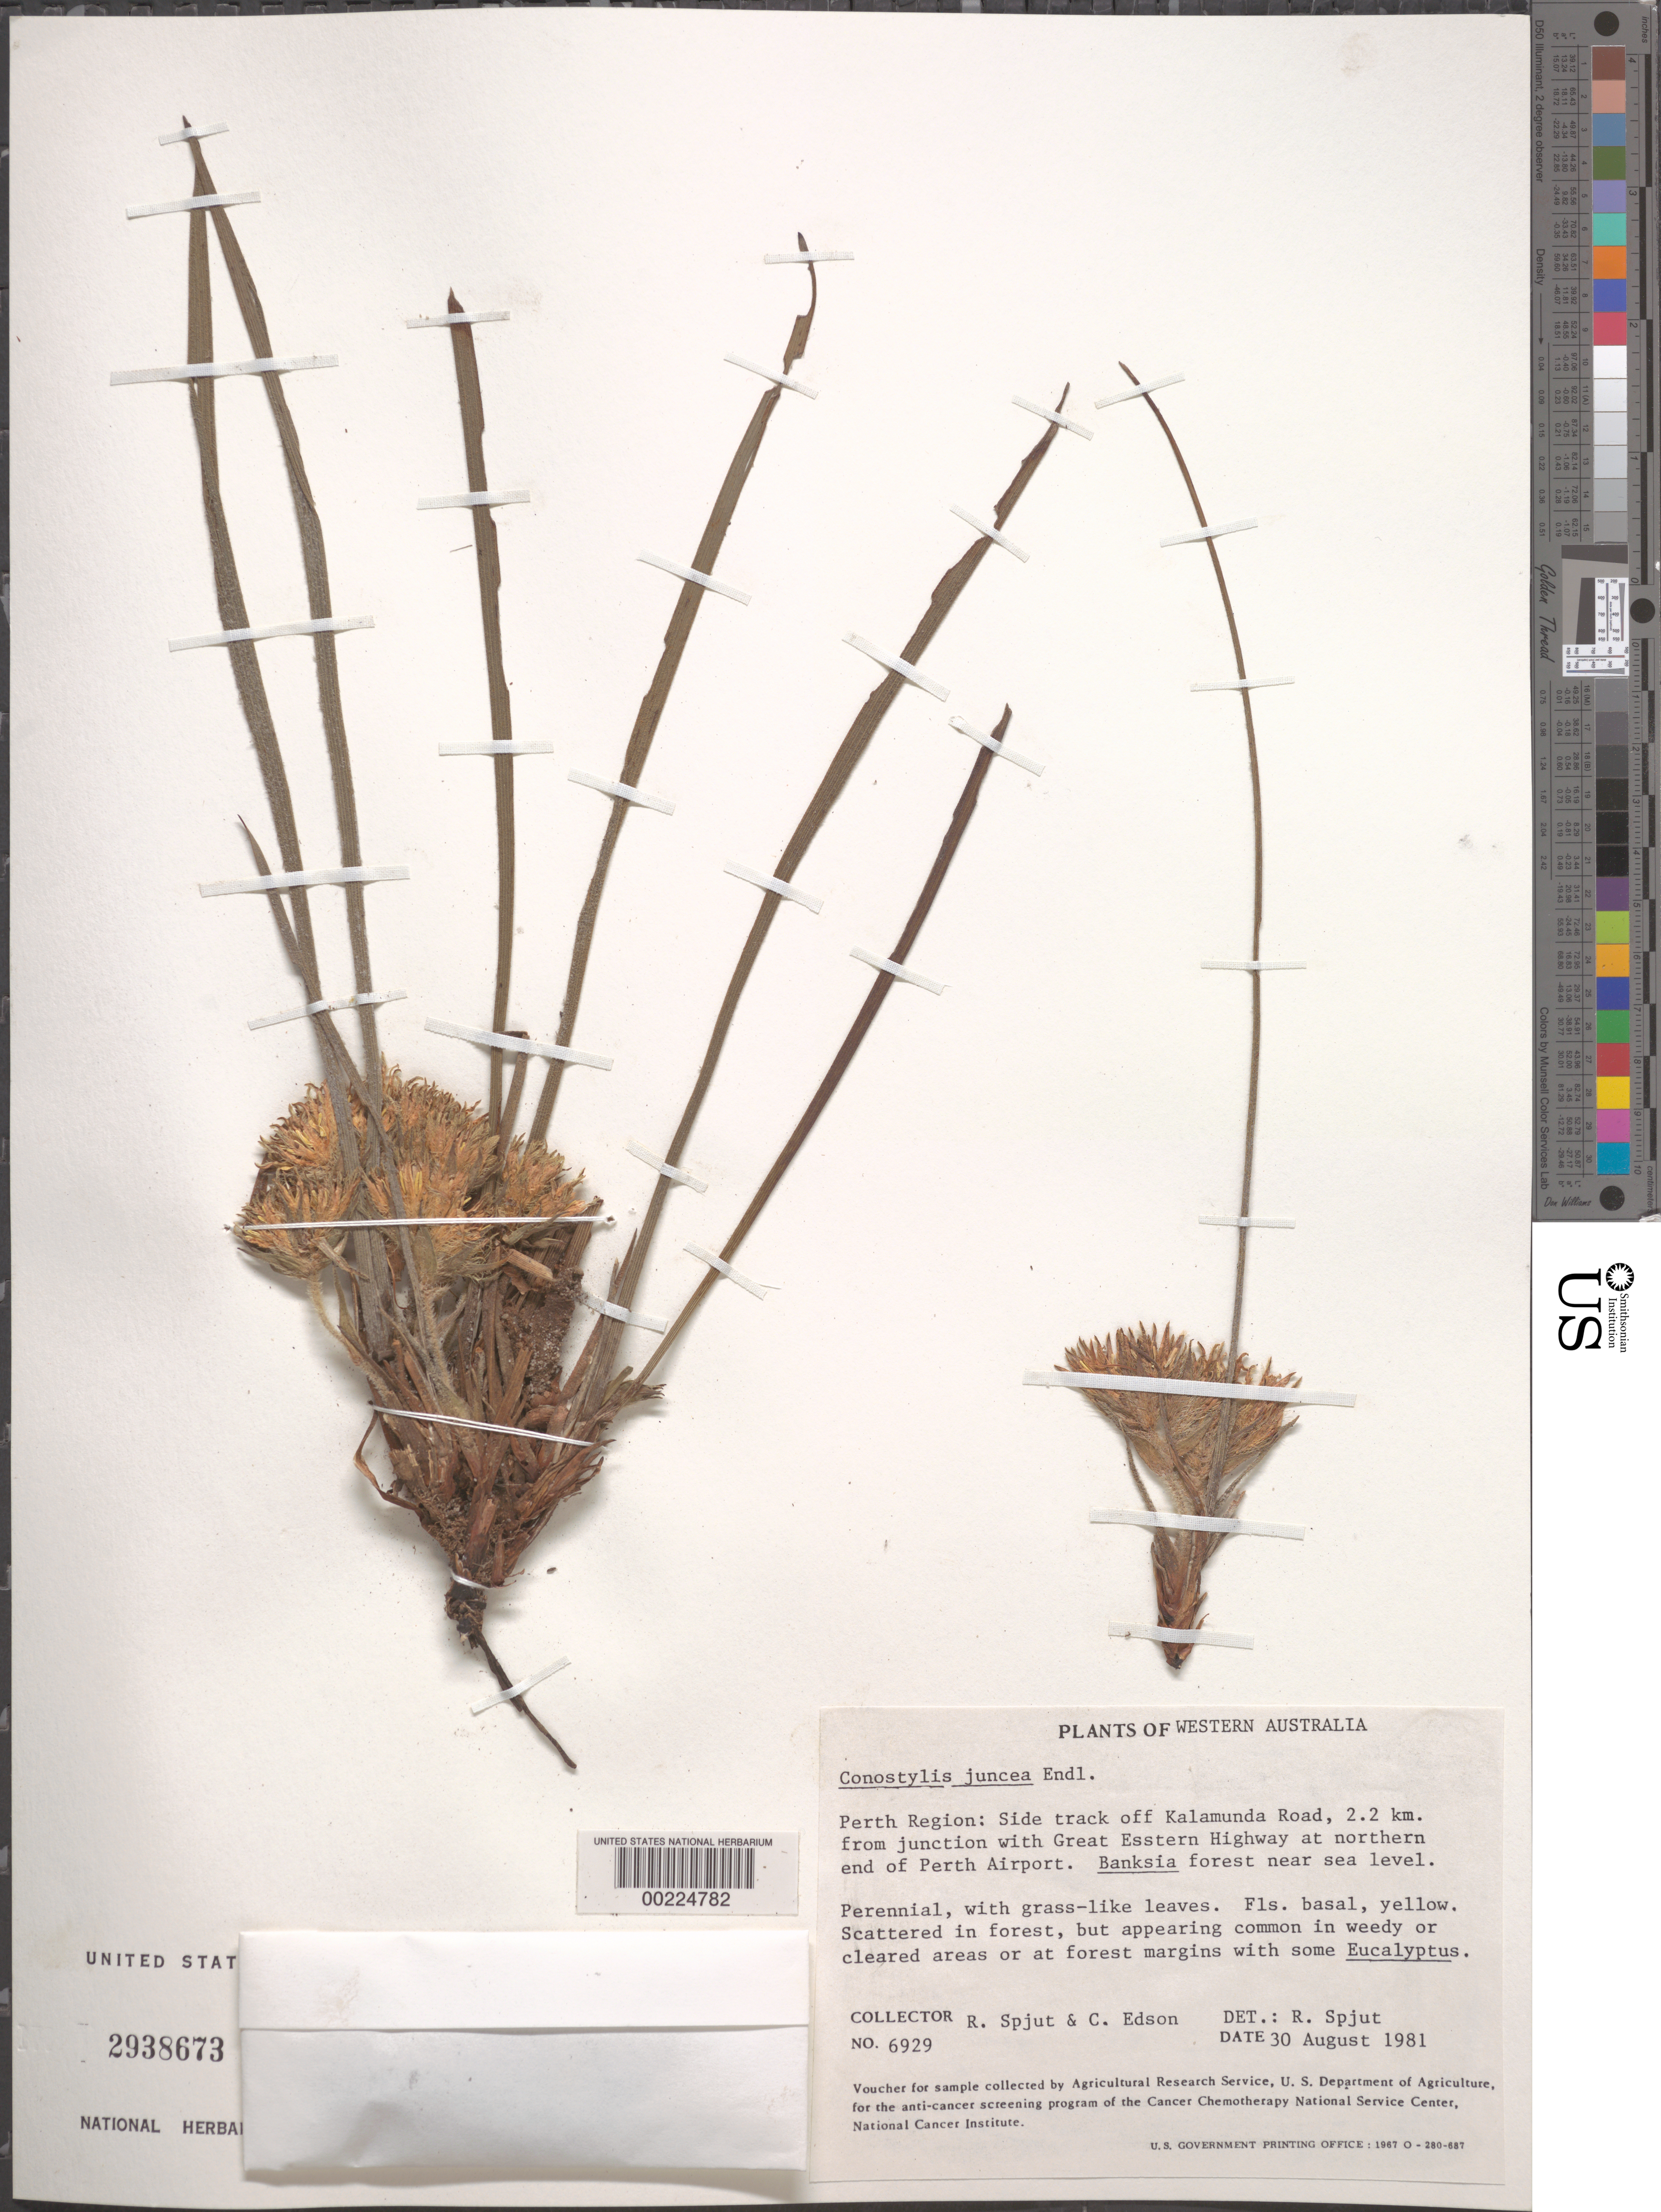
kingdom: Plantae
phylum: Tracheophyta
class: Liliopsida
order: Commelinales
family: Haemodoraceae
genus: Conostylis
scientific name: Conostylis juncea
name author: Endl.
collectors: R. Spjut & C. Edson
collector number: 6929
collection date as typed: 30 Aug 1981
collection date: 1981-08-30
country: Australia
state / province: Western Australia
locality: Perth region: side track off kalamunda road, 2.2 km from junc- tion with great eastern highway at northern end of perth airport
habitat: Forest, weedy or cleared areas or at forest edge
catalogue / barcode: US 2938673